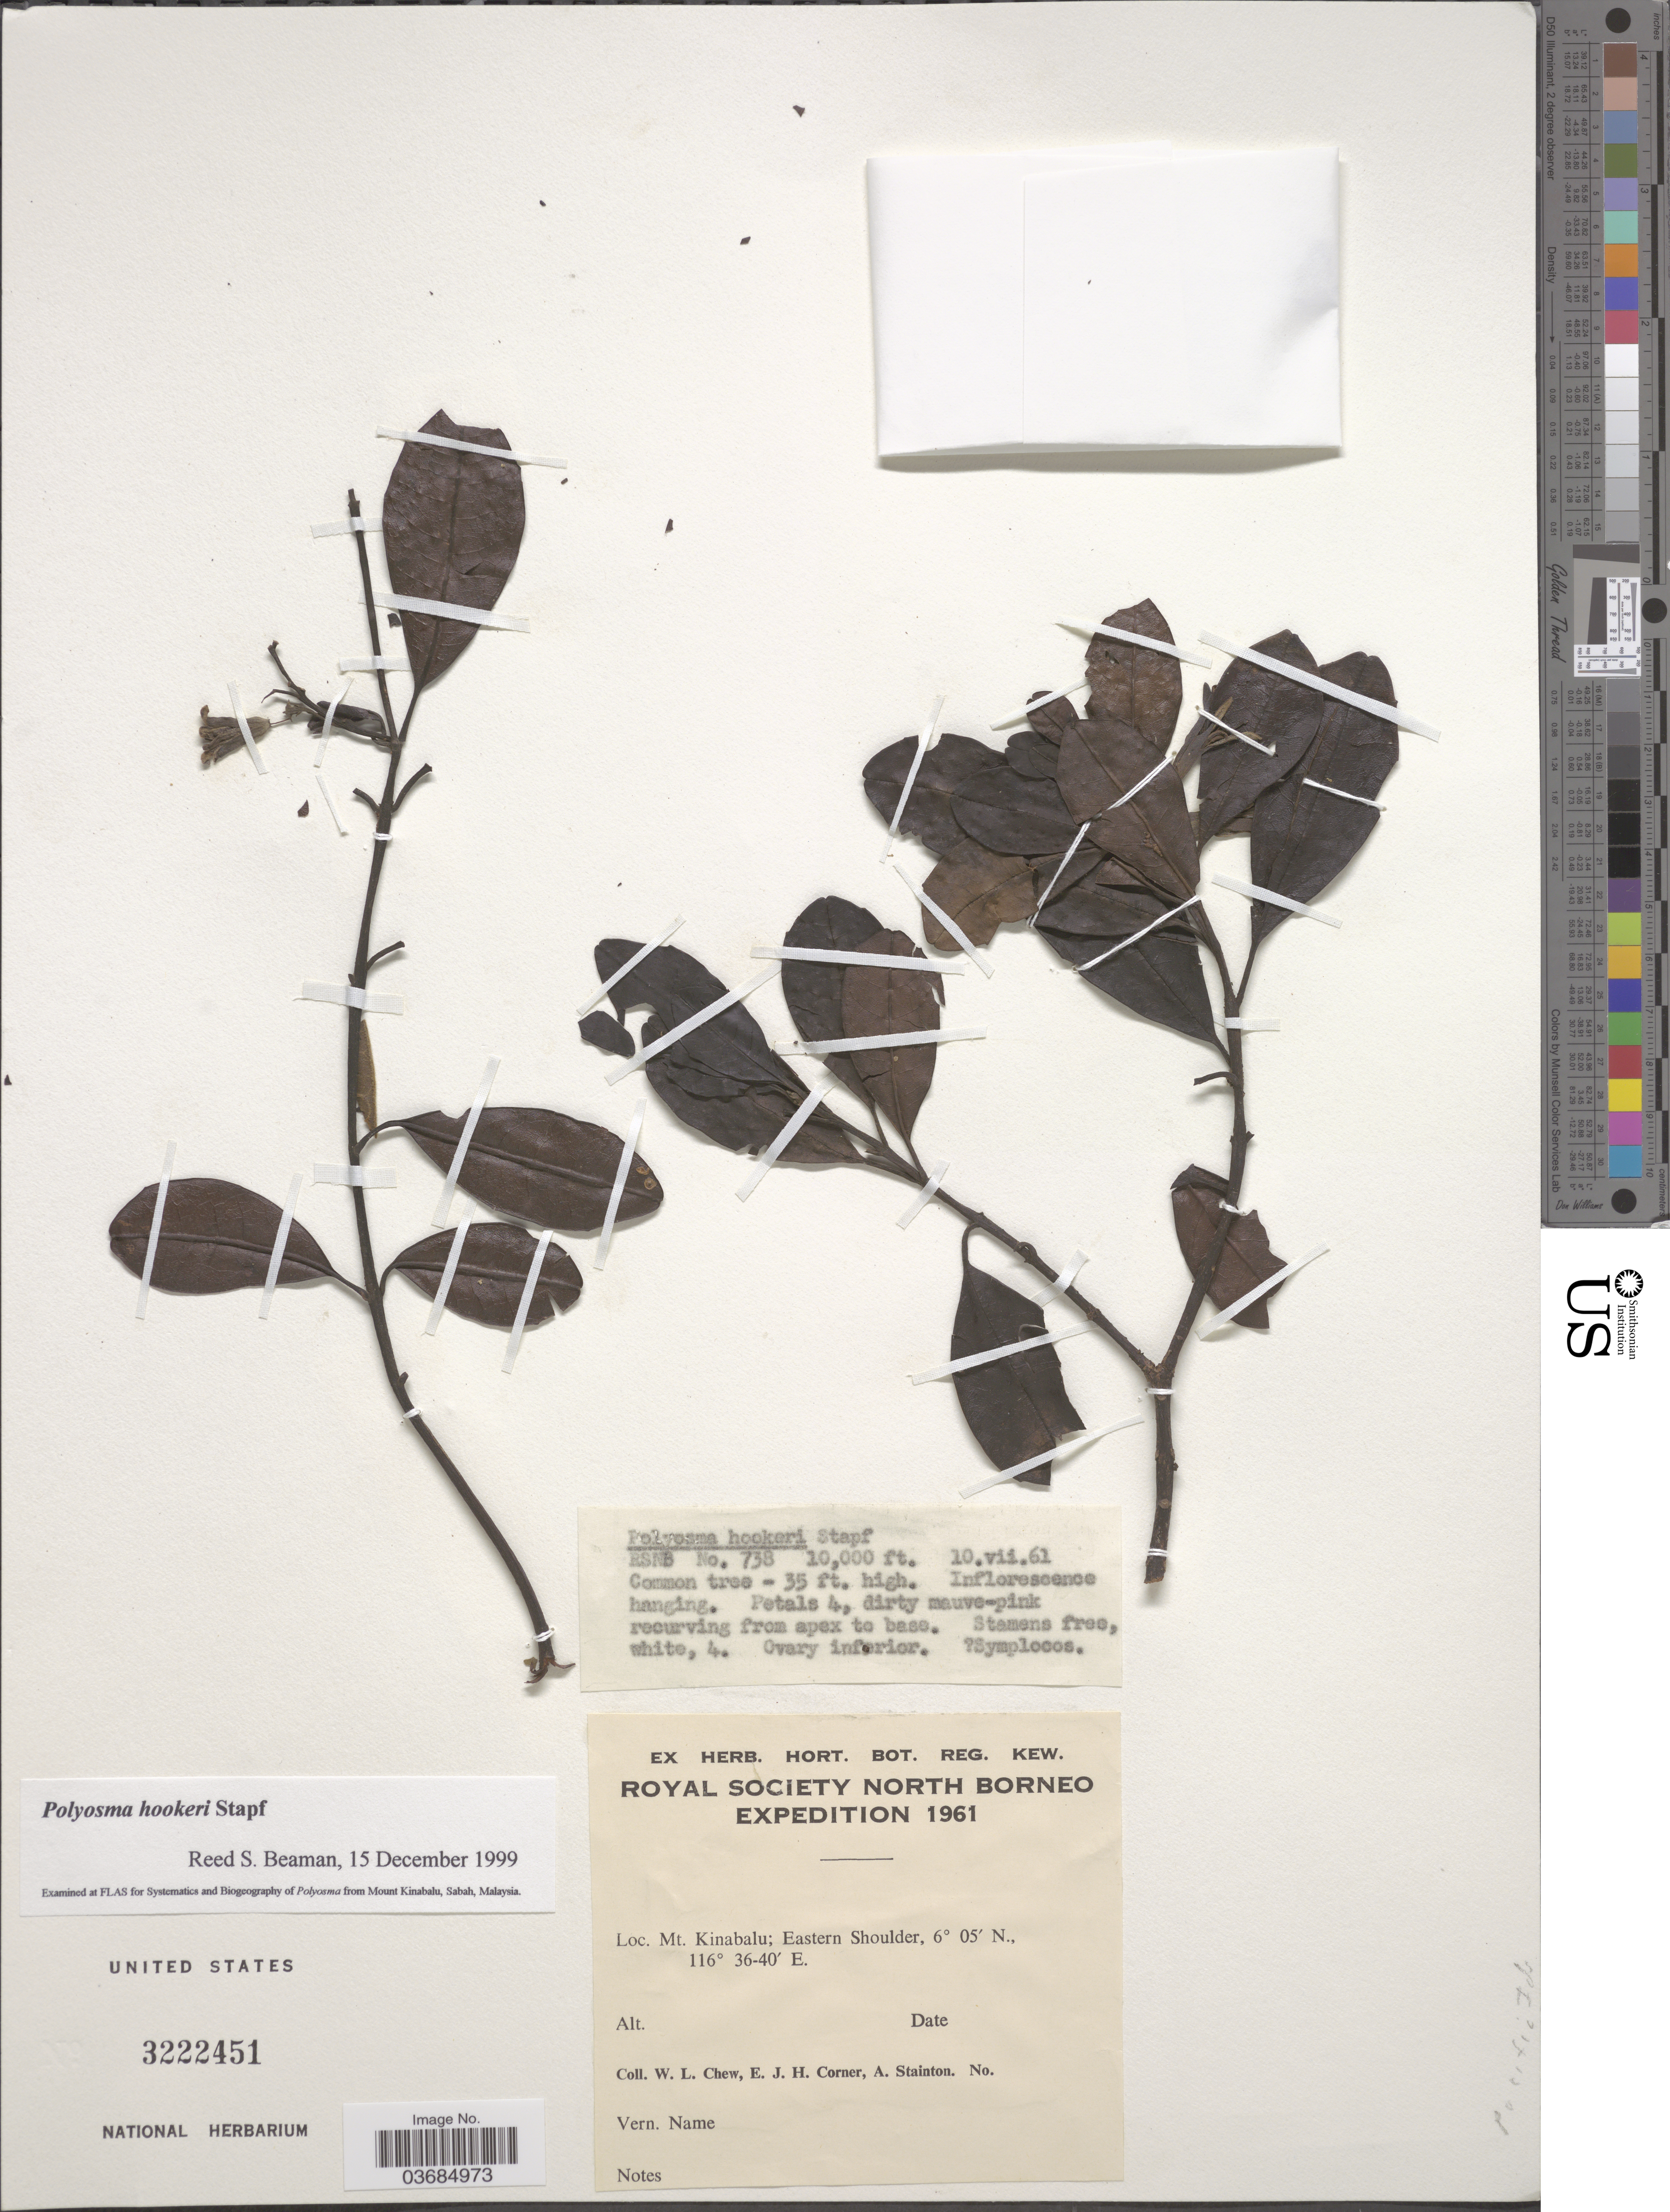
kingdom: Plantae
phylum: Tracheophyta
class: Magnoliopsida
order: Escalloniales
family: Escalloniaceae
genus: Polyosma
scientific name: Polyosma hookeri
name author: Stapf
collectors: W. Chew, E. Corner & A. Stainton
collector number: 738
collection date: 1961-07-10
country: Malaysia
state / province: Sabah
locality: Royal Society North Borneo Expedition 1961. Mt. Kinabalu; Eastern Shoulder.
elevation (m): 3048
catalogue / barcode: US 3222451